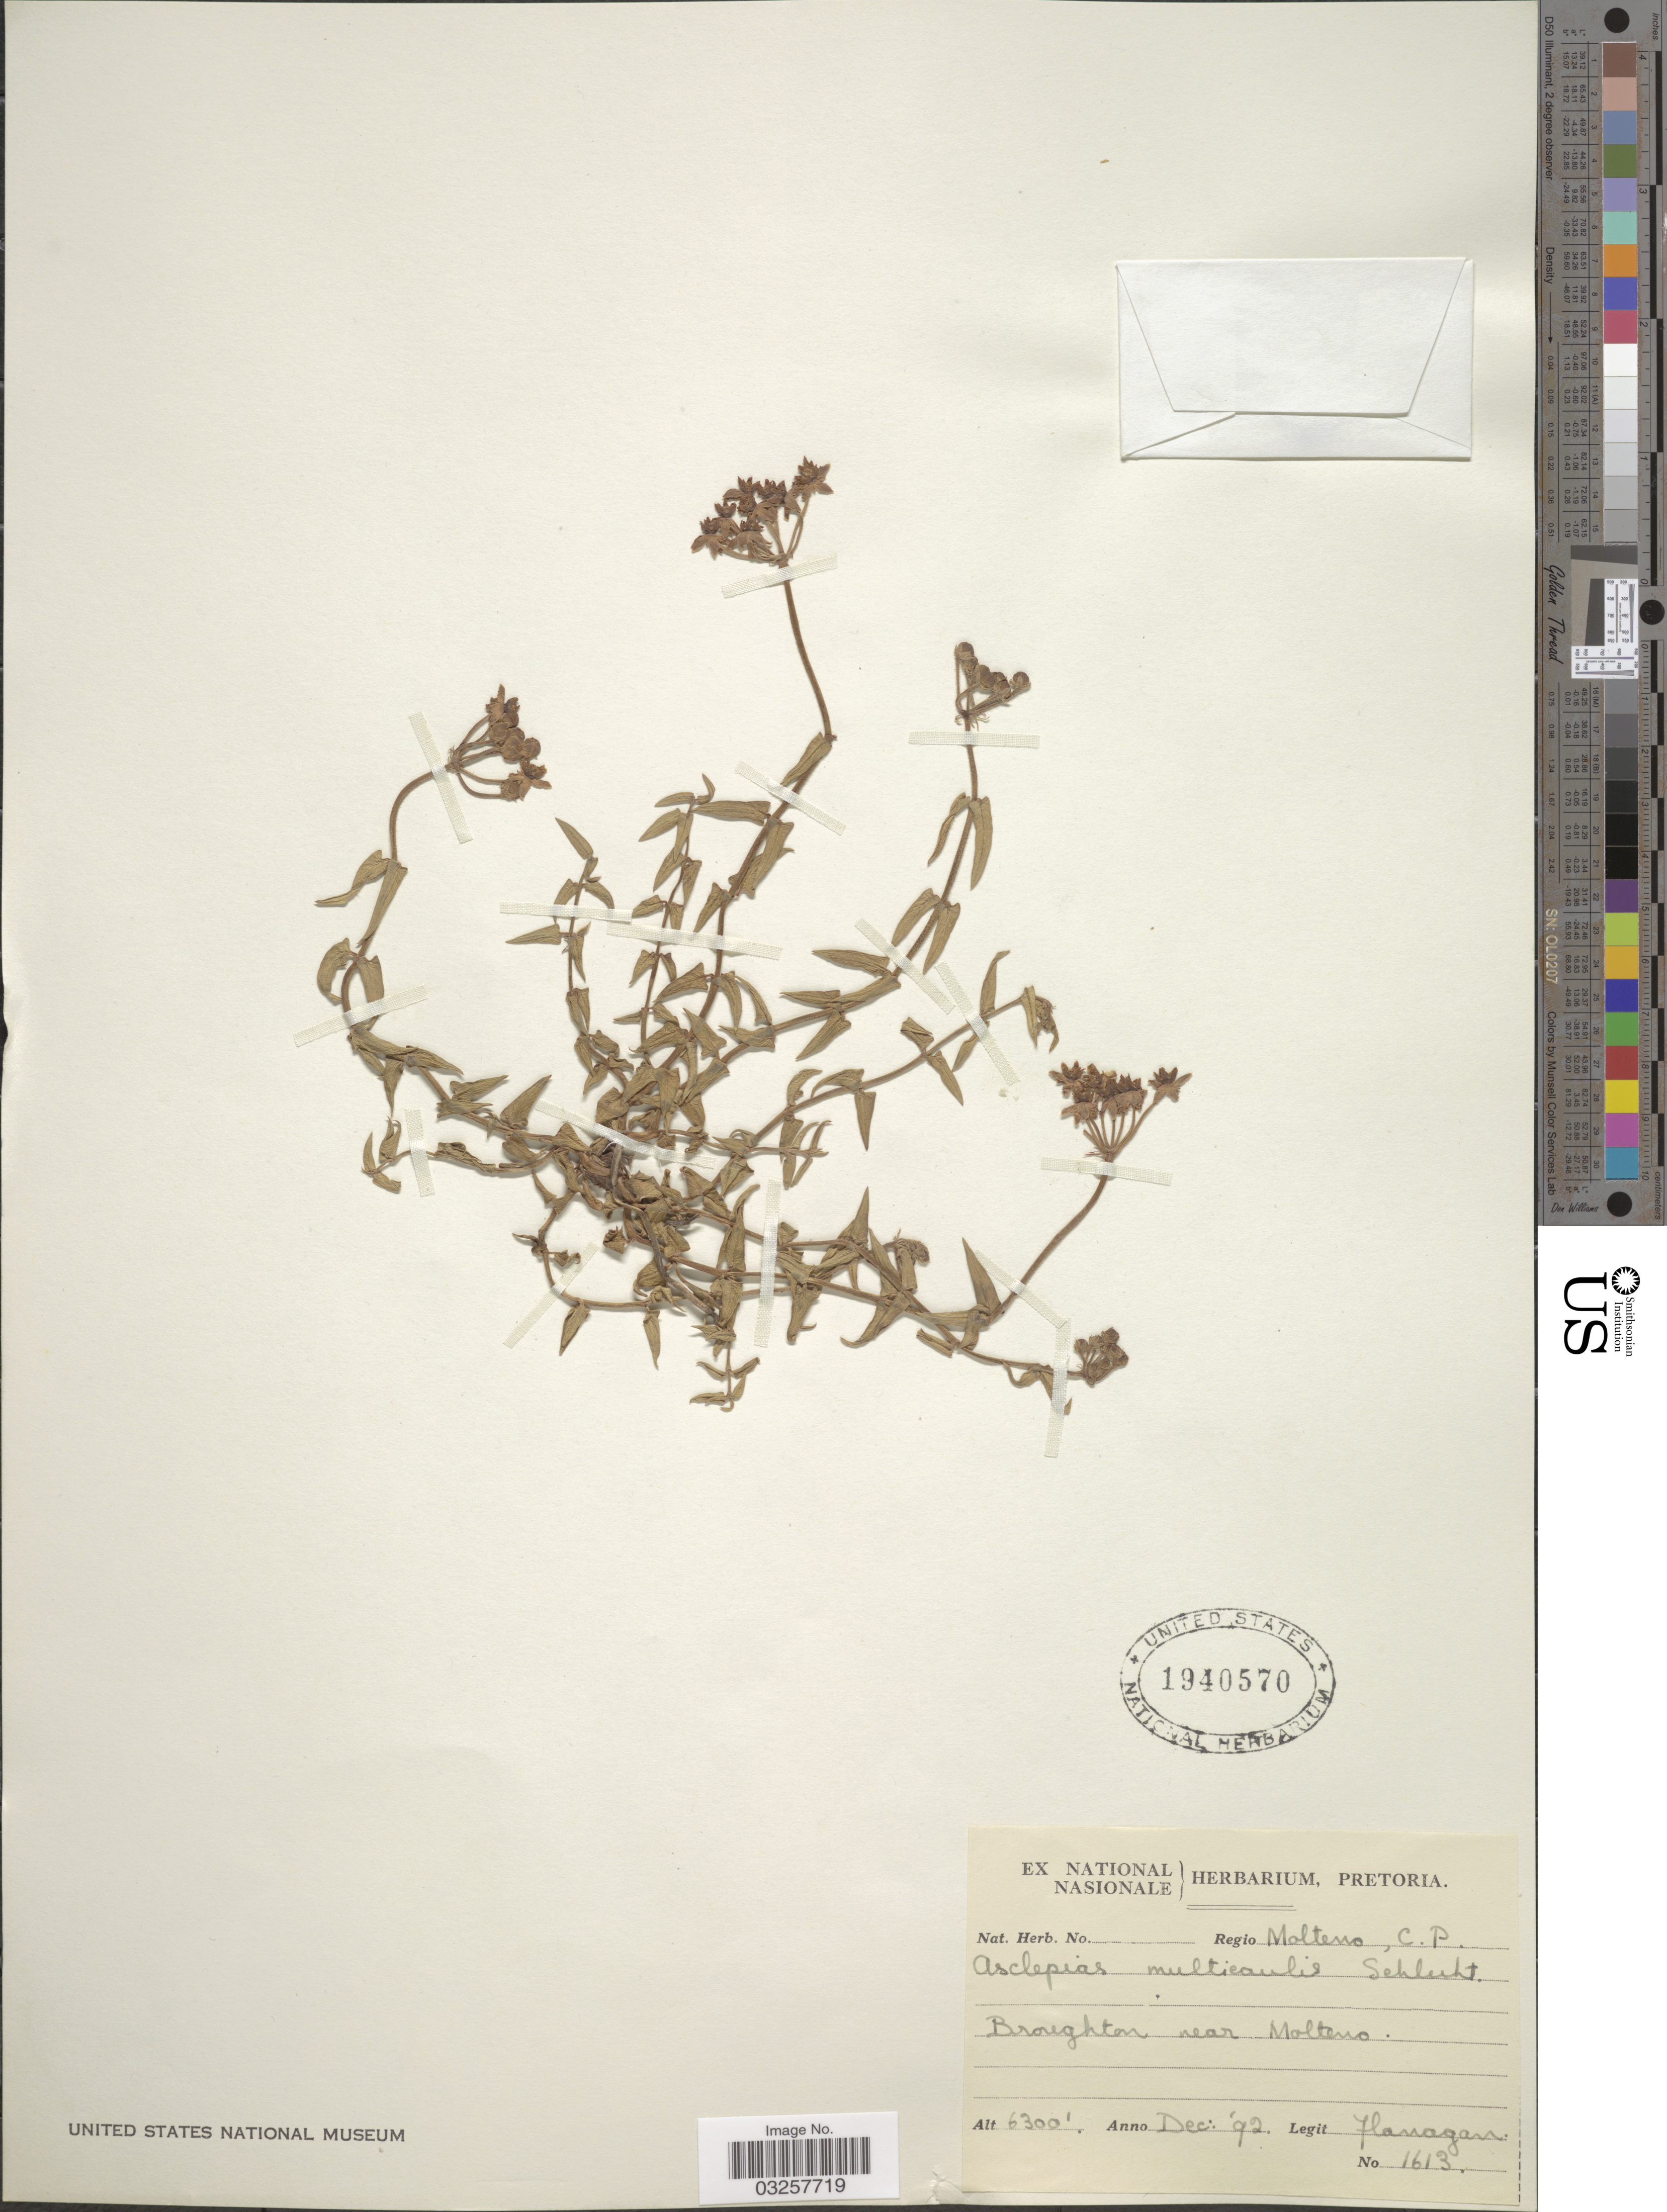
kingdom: Plantae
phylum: Tracheophyta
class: Magnoliopsida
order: Gentianales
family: Apocynaceae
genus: Asclepias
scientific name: Asclepias multicaulis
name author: Vell.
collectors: -. Flanagan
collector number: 1613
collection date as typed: Transcribed d/m/y: /12/92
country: South Africa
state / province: Eastern Cape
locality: Regio Molteno, C. P. Broughton near Molteno.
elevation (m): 1920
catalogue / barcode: US 1940570